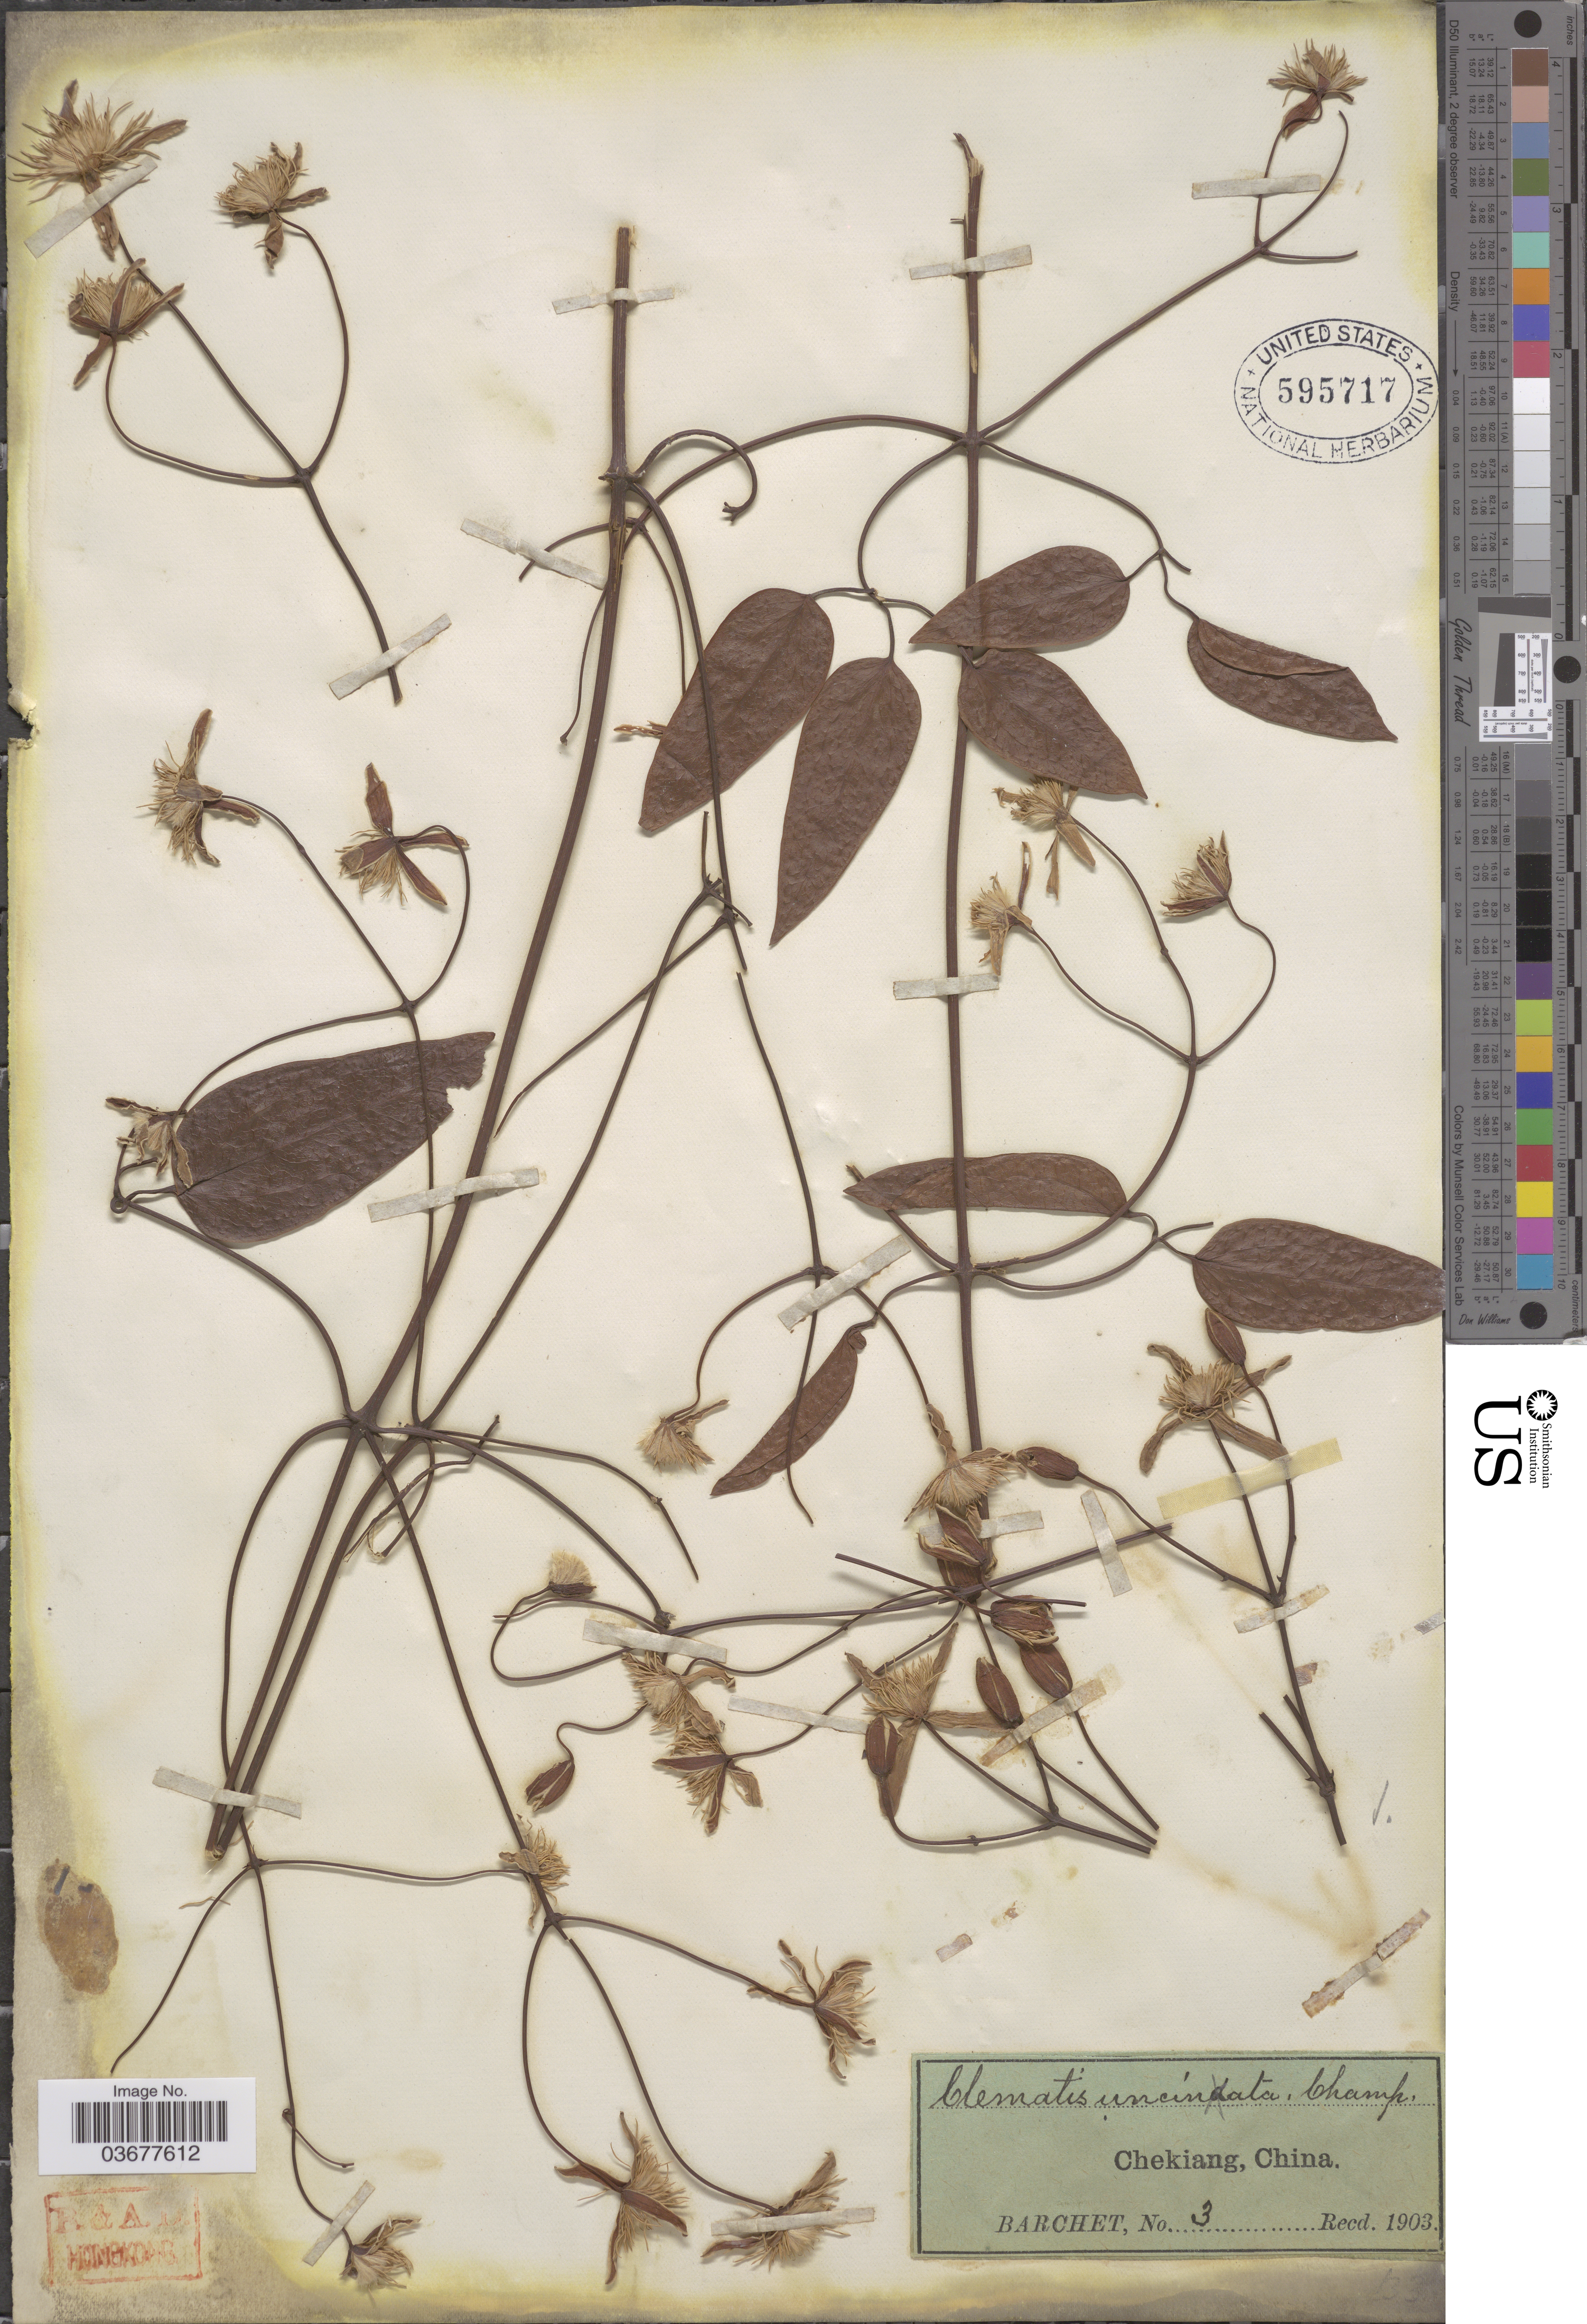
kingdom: Plantae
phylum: Tracheophyta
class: Magnoliopsida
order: Ranunculales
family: Ranunculaceae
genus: Clematis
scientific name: Clematis uncinata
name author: Champ. ex Benth.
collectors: Barchet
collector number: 3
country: China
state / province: Zhejiang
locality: Chekiang.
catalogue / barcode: US 595717